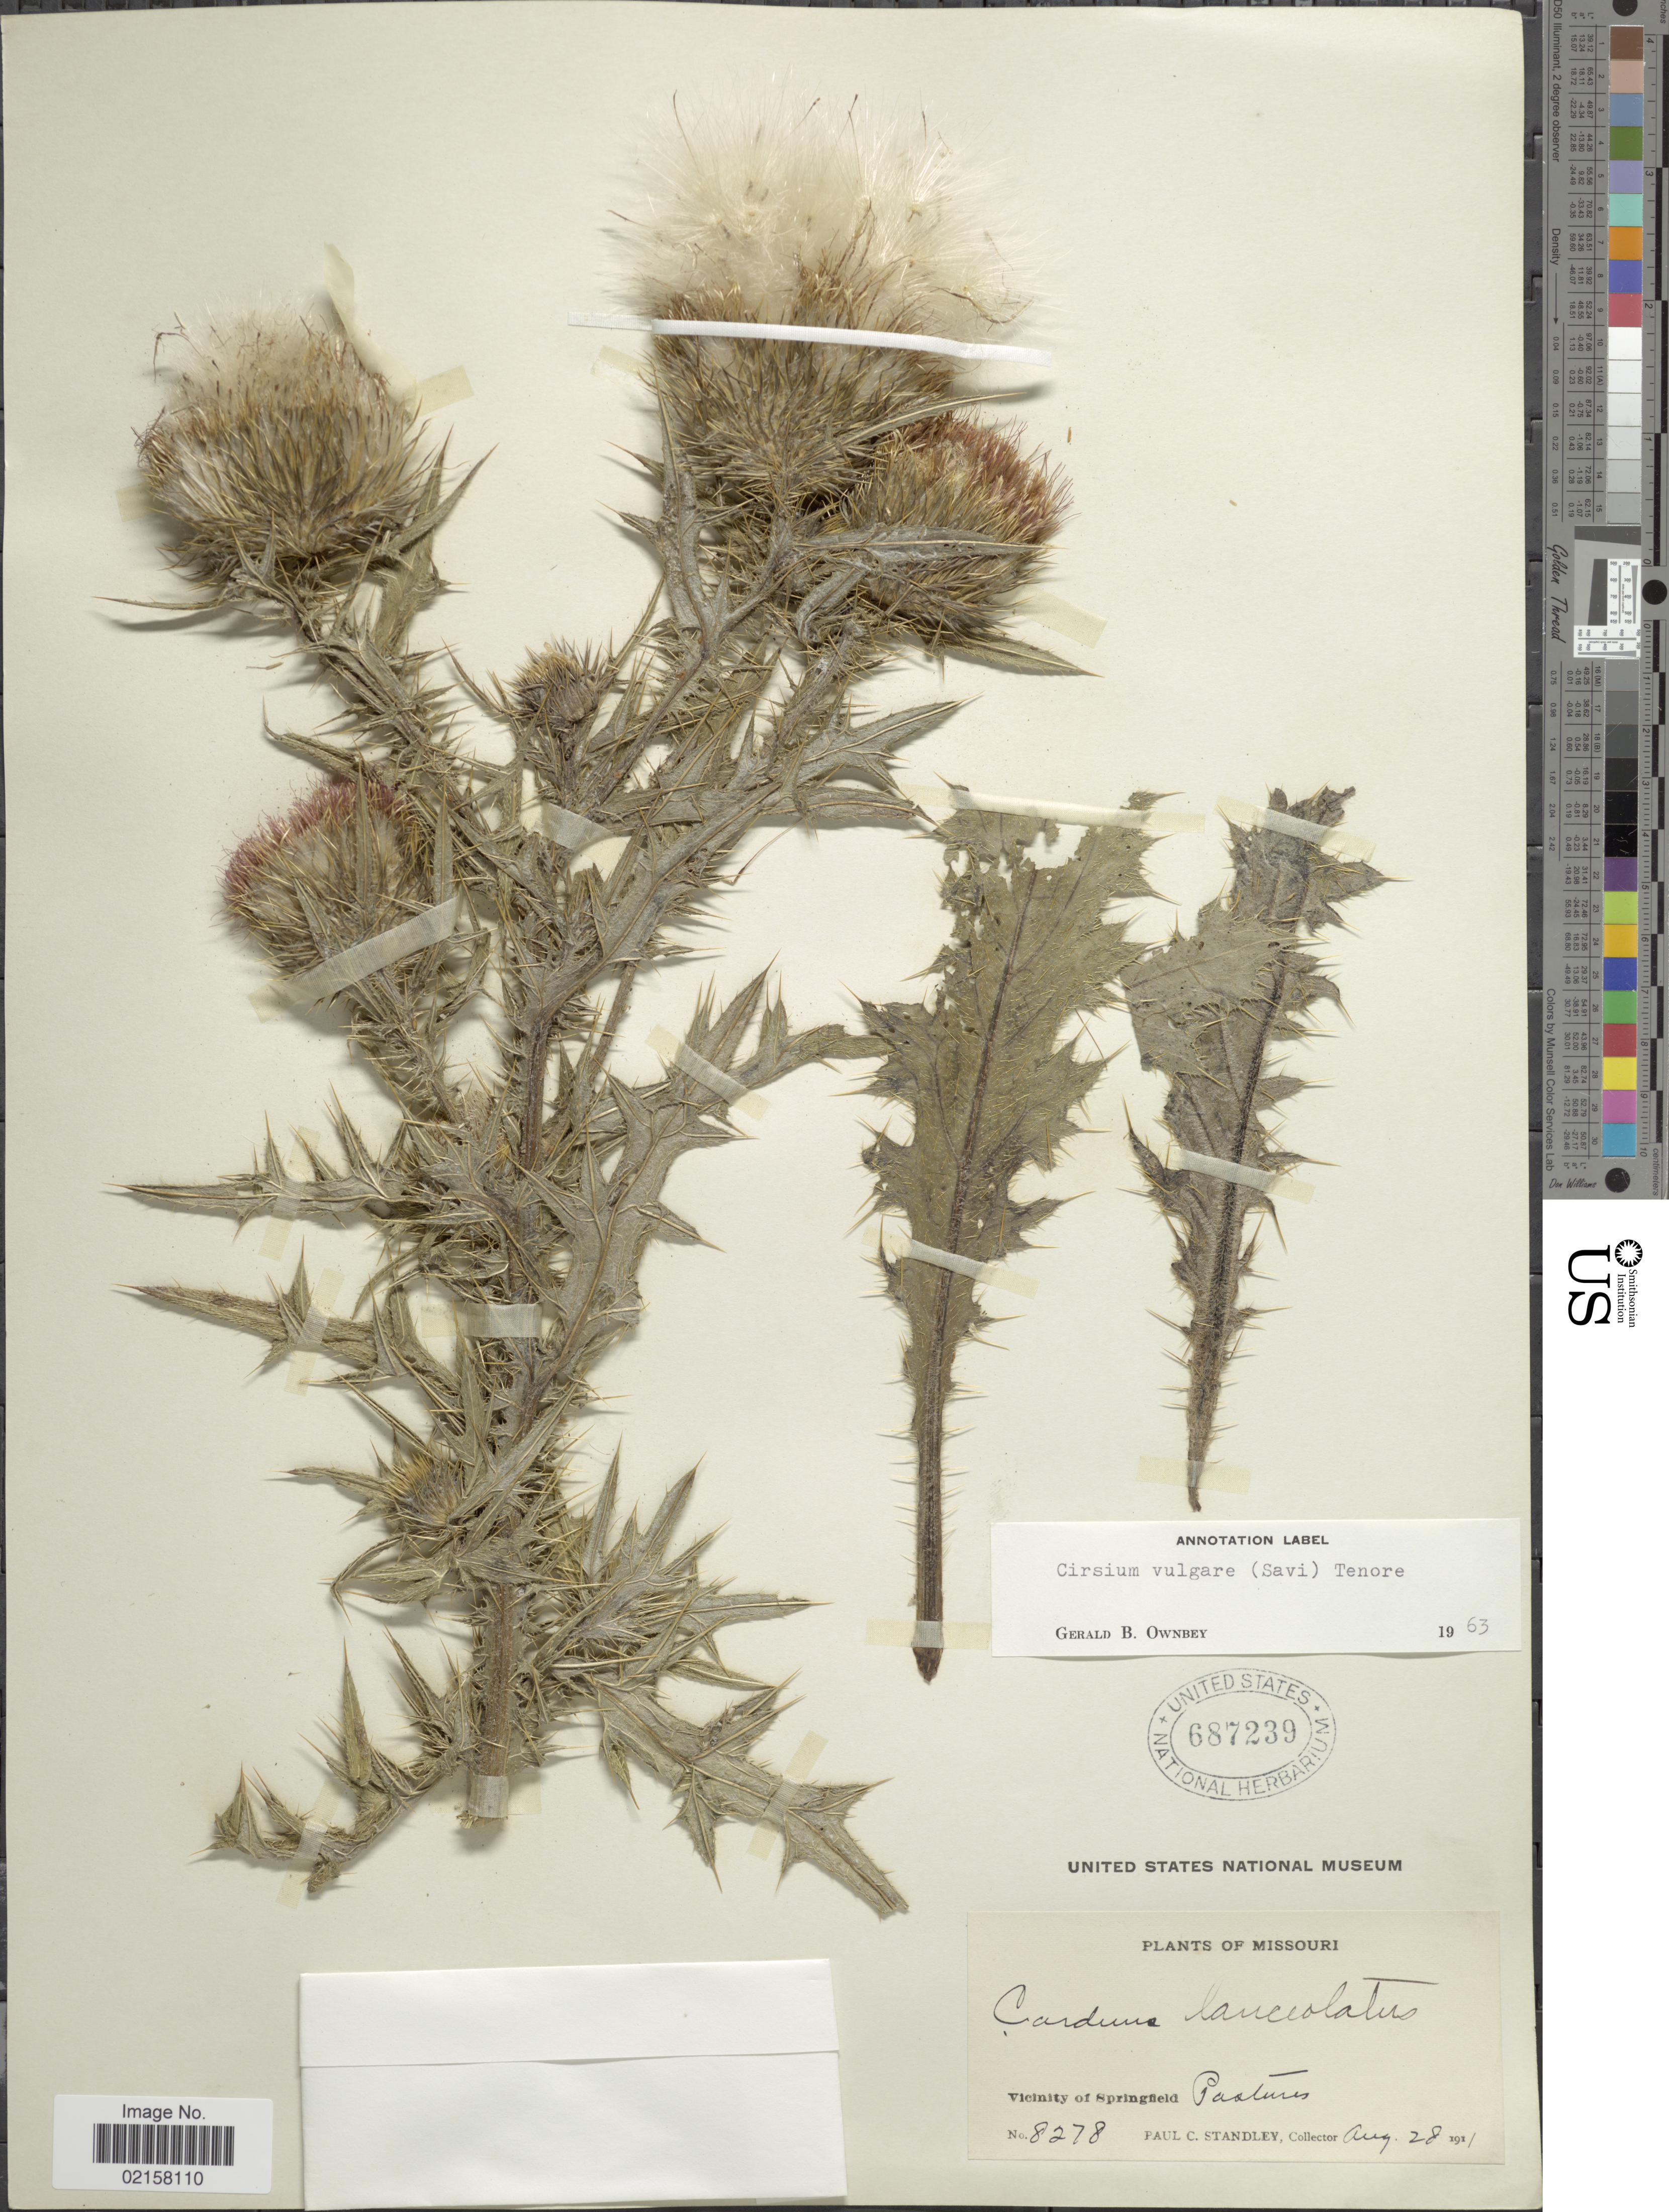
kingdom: Plantae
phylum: Tracheophyta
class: Magnoliopsida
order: Asterales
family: Asteraceae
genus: Cirsium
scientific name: Cirsium vulgare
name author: (Savi) Ten.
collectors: P. C. Standley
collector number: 8278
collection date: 1911-08-28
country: United States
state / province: Missouri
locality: Vicinity of Springfield Pastures.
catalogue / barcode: US 687239